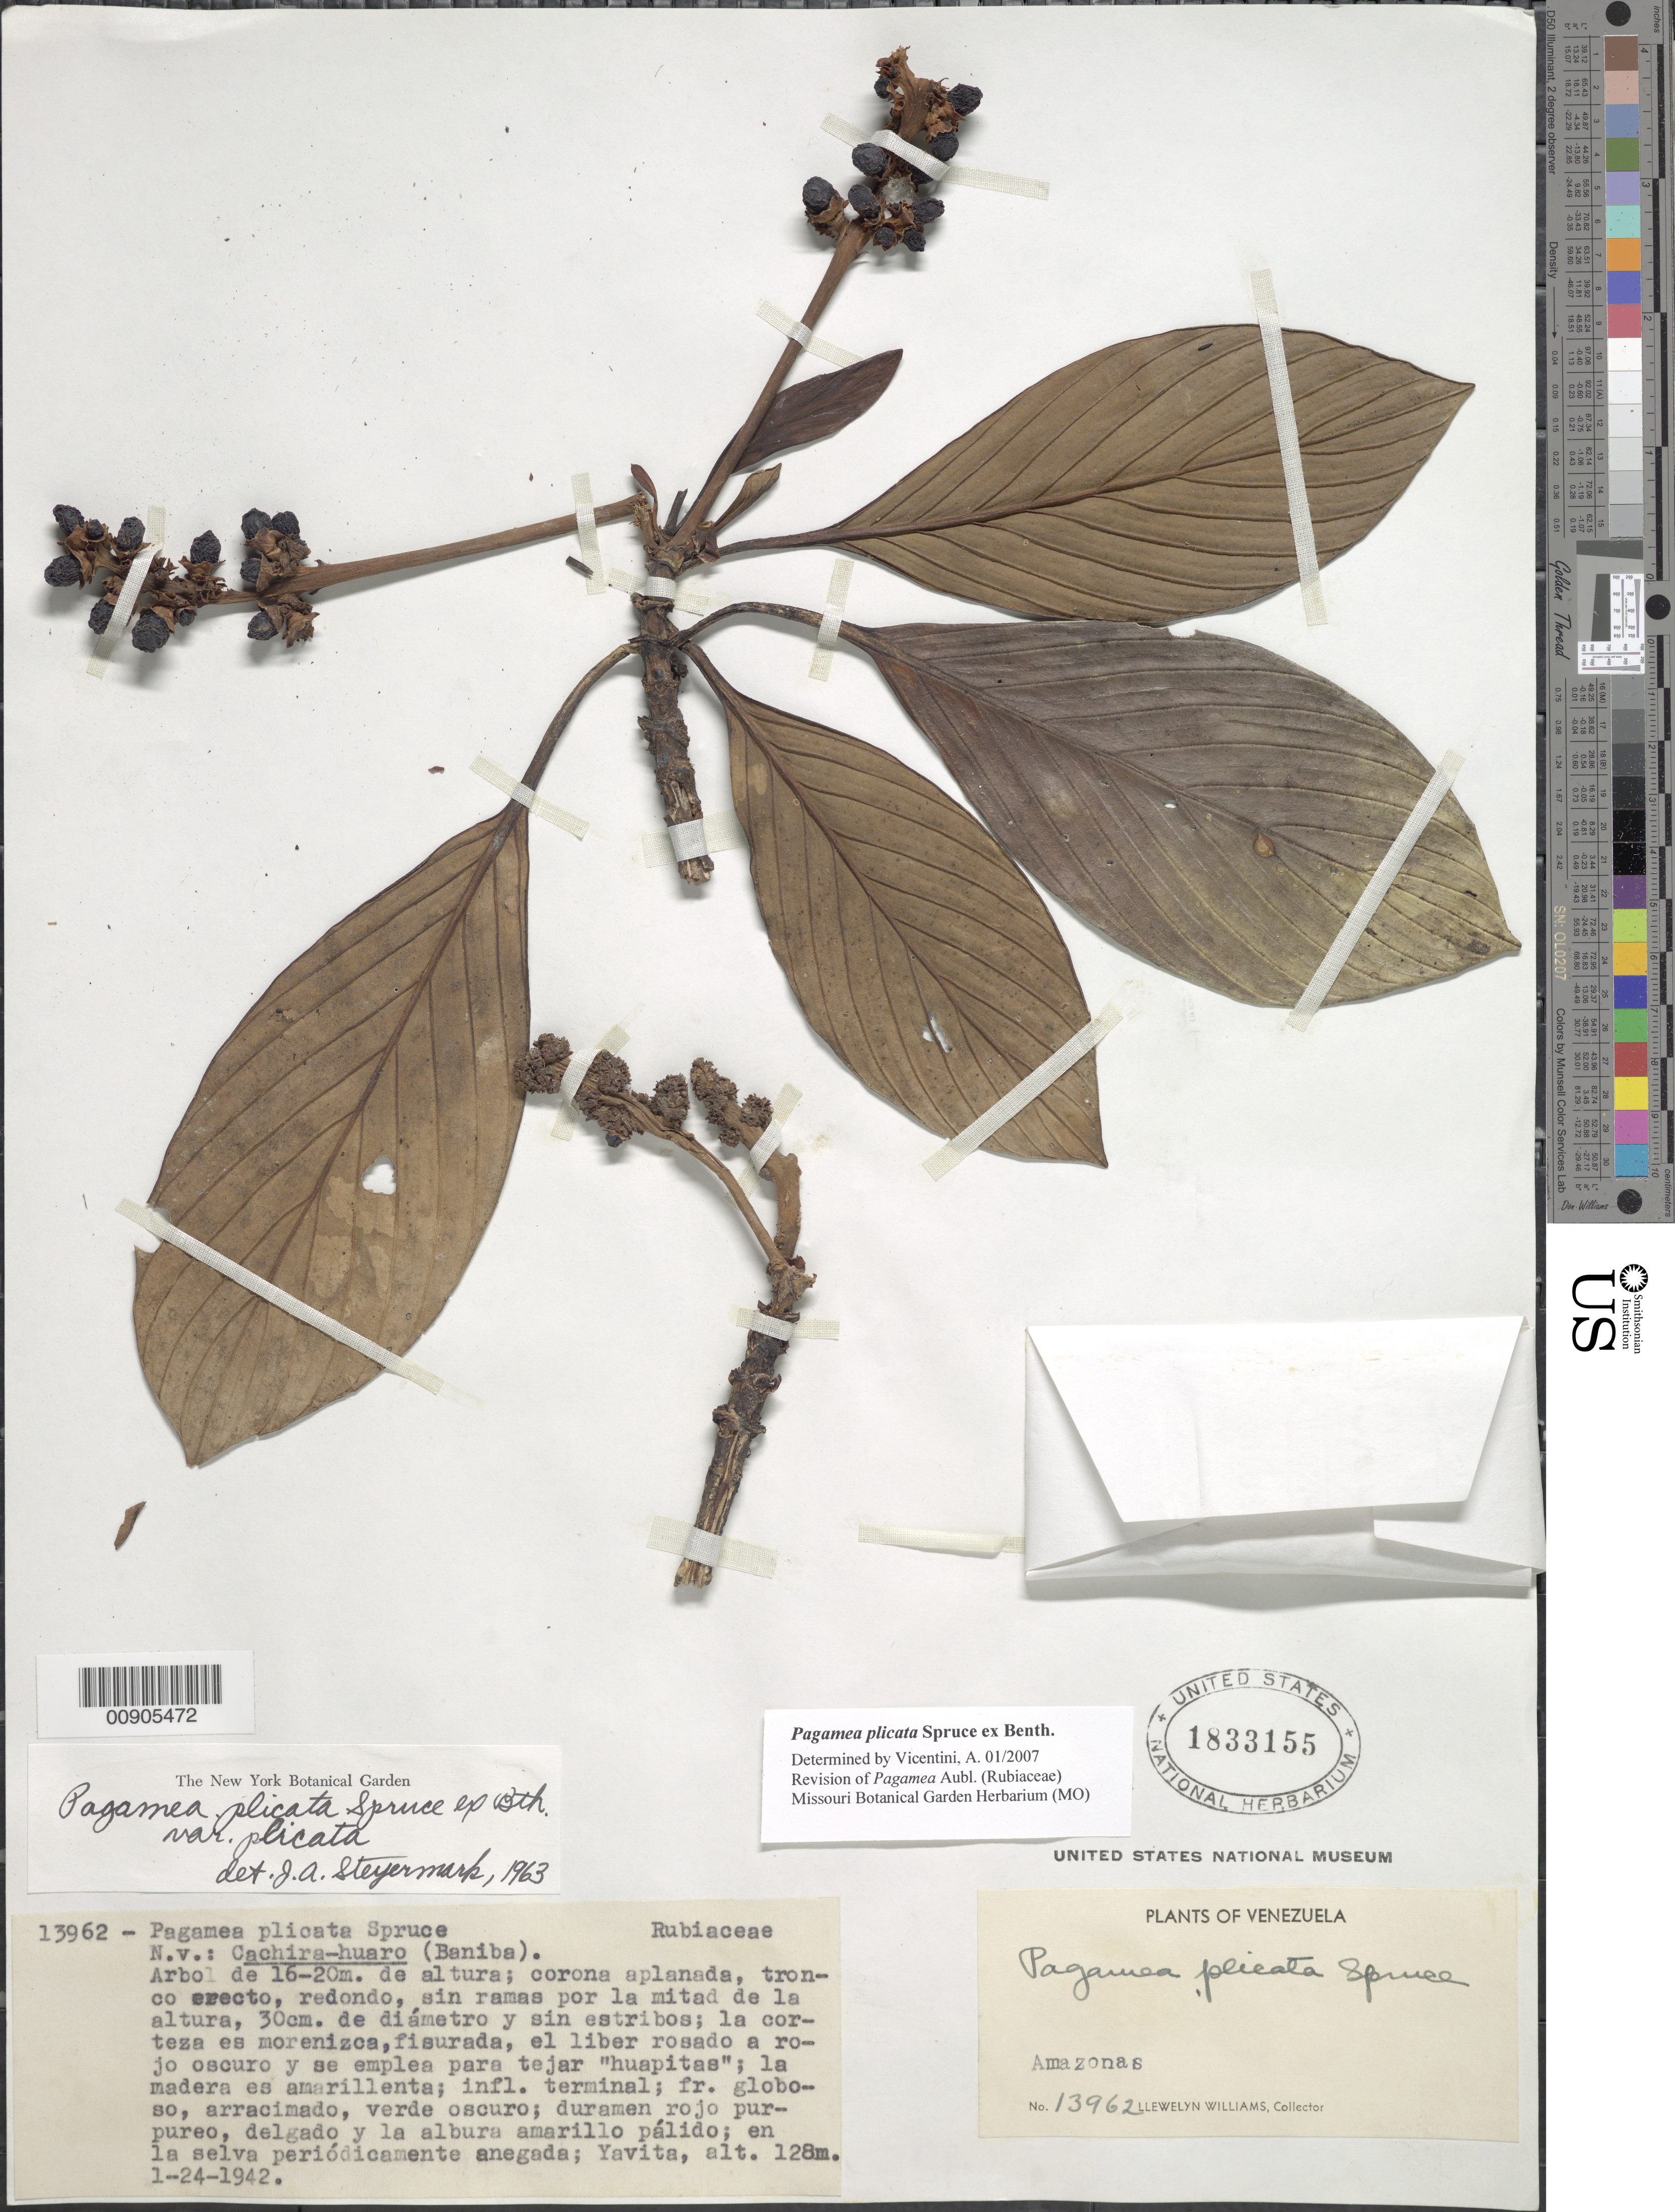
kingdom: Plantae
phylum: Tracheophyta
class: Magnoliopsida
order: Gentianales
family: Rubiaceae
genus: Pagamea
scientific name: Pagamea plicata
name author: Spruce ex Benth.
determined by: Vicentini, A.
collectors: Ll. Williams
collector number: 13962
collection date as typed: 24-Jan-42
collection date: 1942-01-24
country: Venezuela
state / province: Amazonas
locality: Yavita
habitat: Selva periódicamente anegada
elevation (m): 128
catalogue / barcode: US 1833155